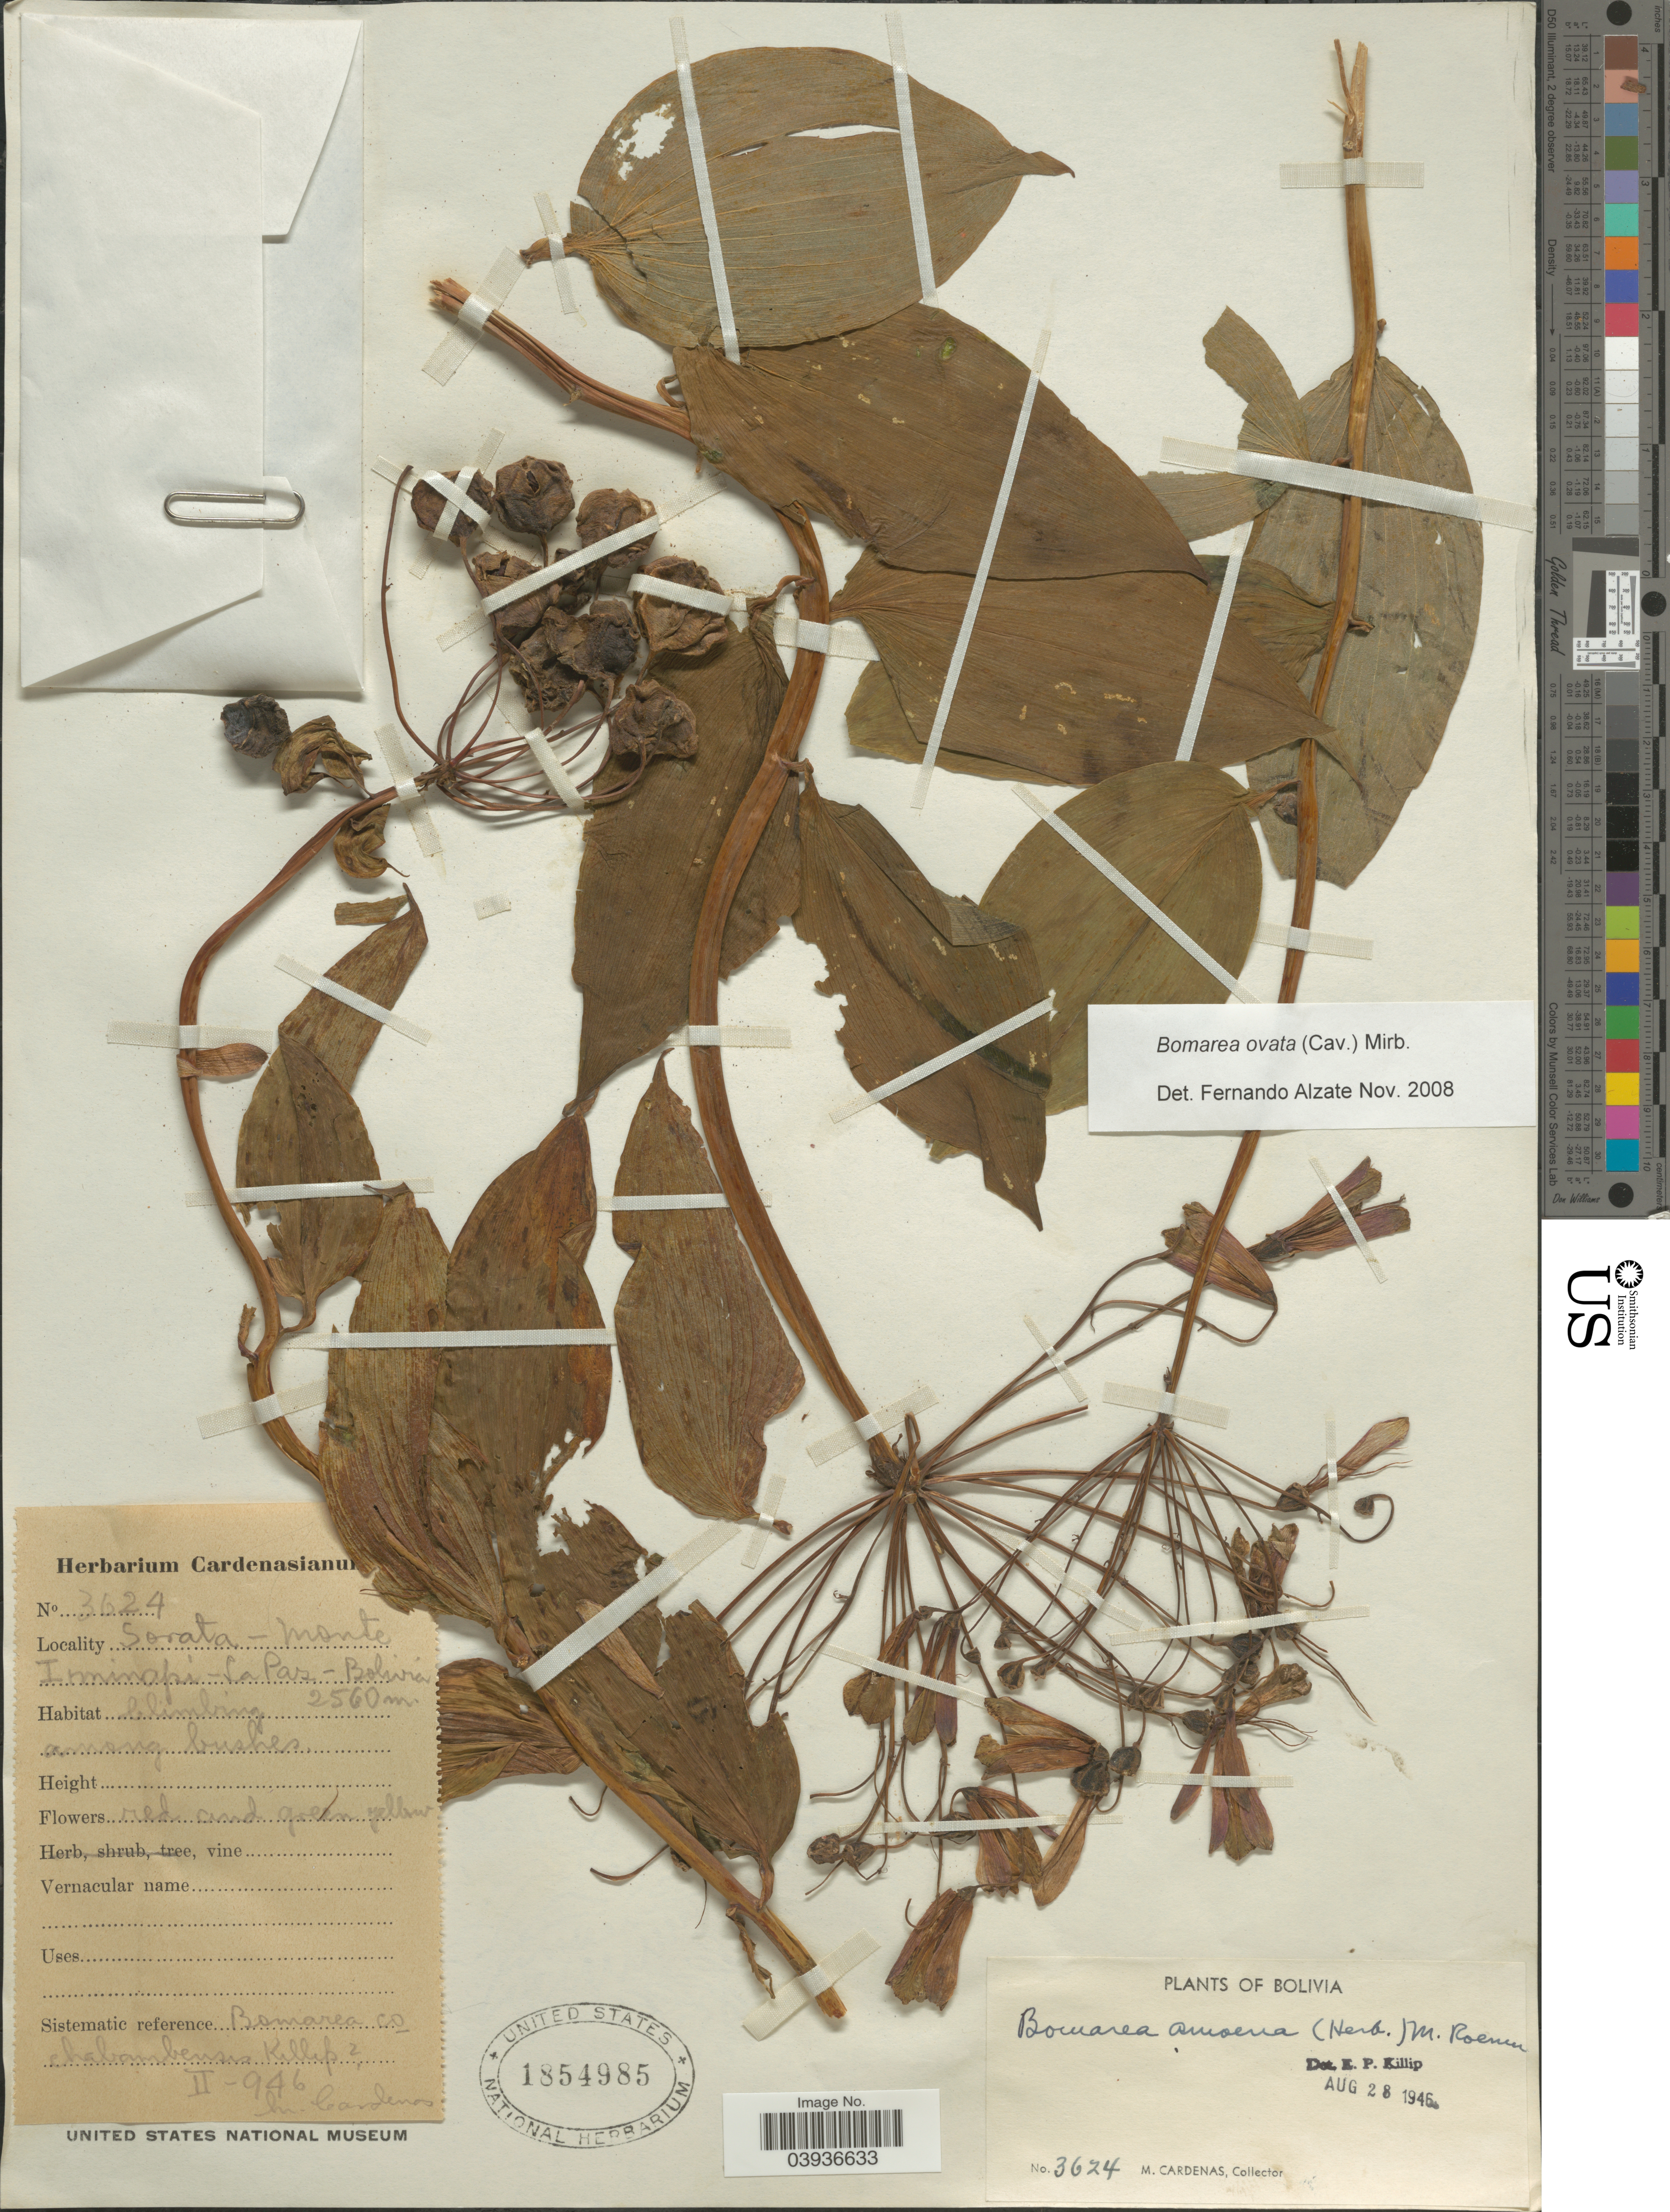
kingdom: Plantae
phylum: Tracheophyta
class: Liliopsida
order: Liliales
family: Alstroemeriaceae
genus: Bomarea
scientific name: Bomarea ovata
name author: (Cav.) Mirb.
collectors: M. Cárdenas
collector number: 3624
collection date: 1946-02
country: Bolivia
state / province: La Paz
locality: Sorata- Monte Iminapi.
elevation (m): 2560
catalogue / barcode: US 1854985